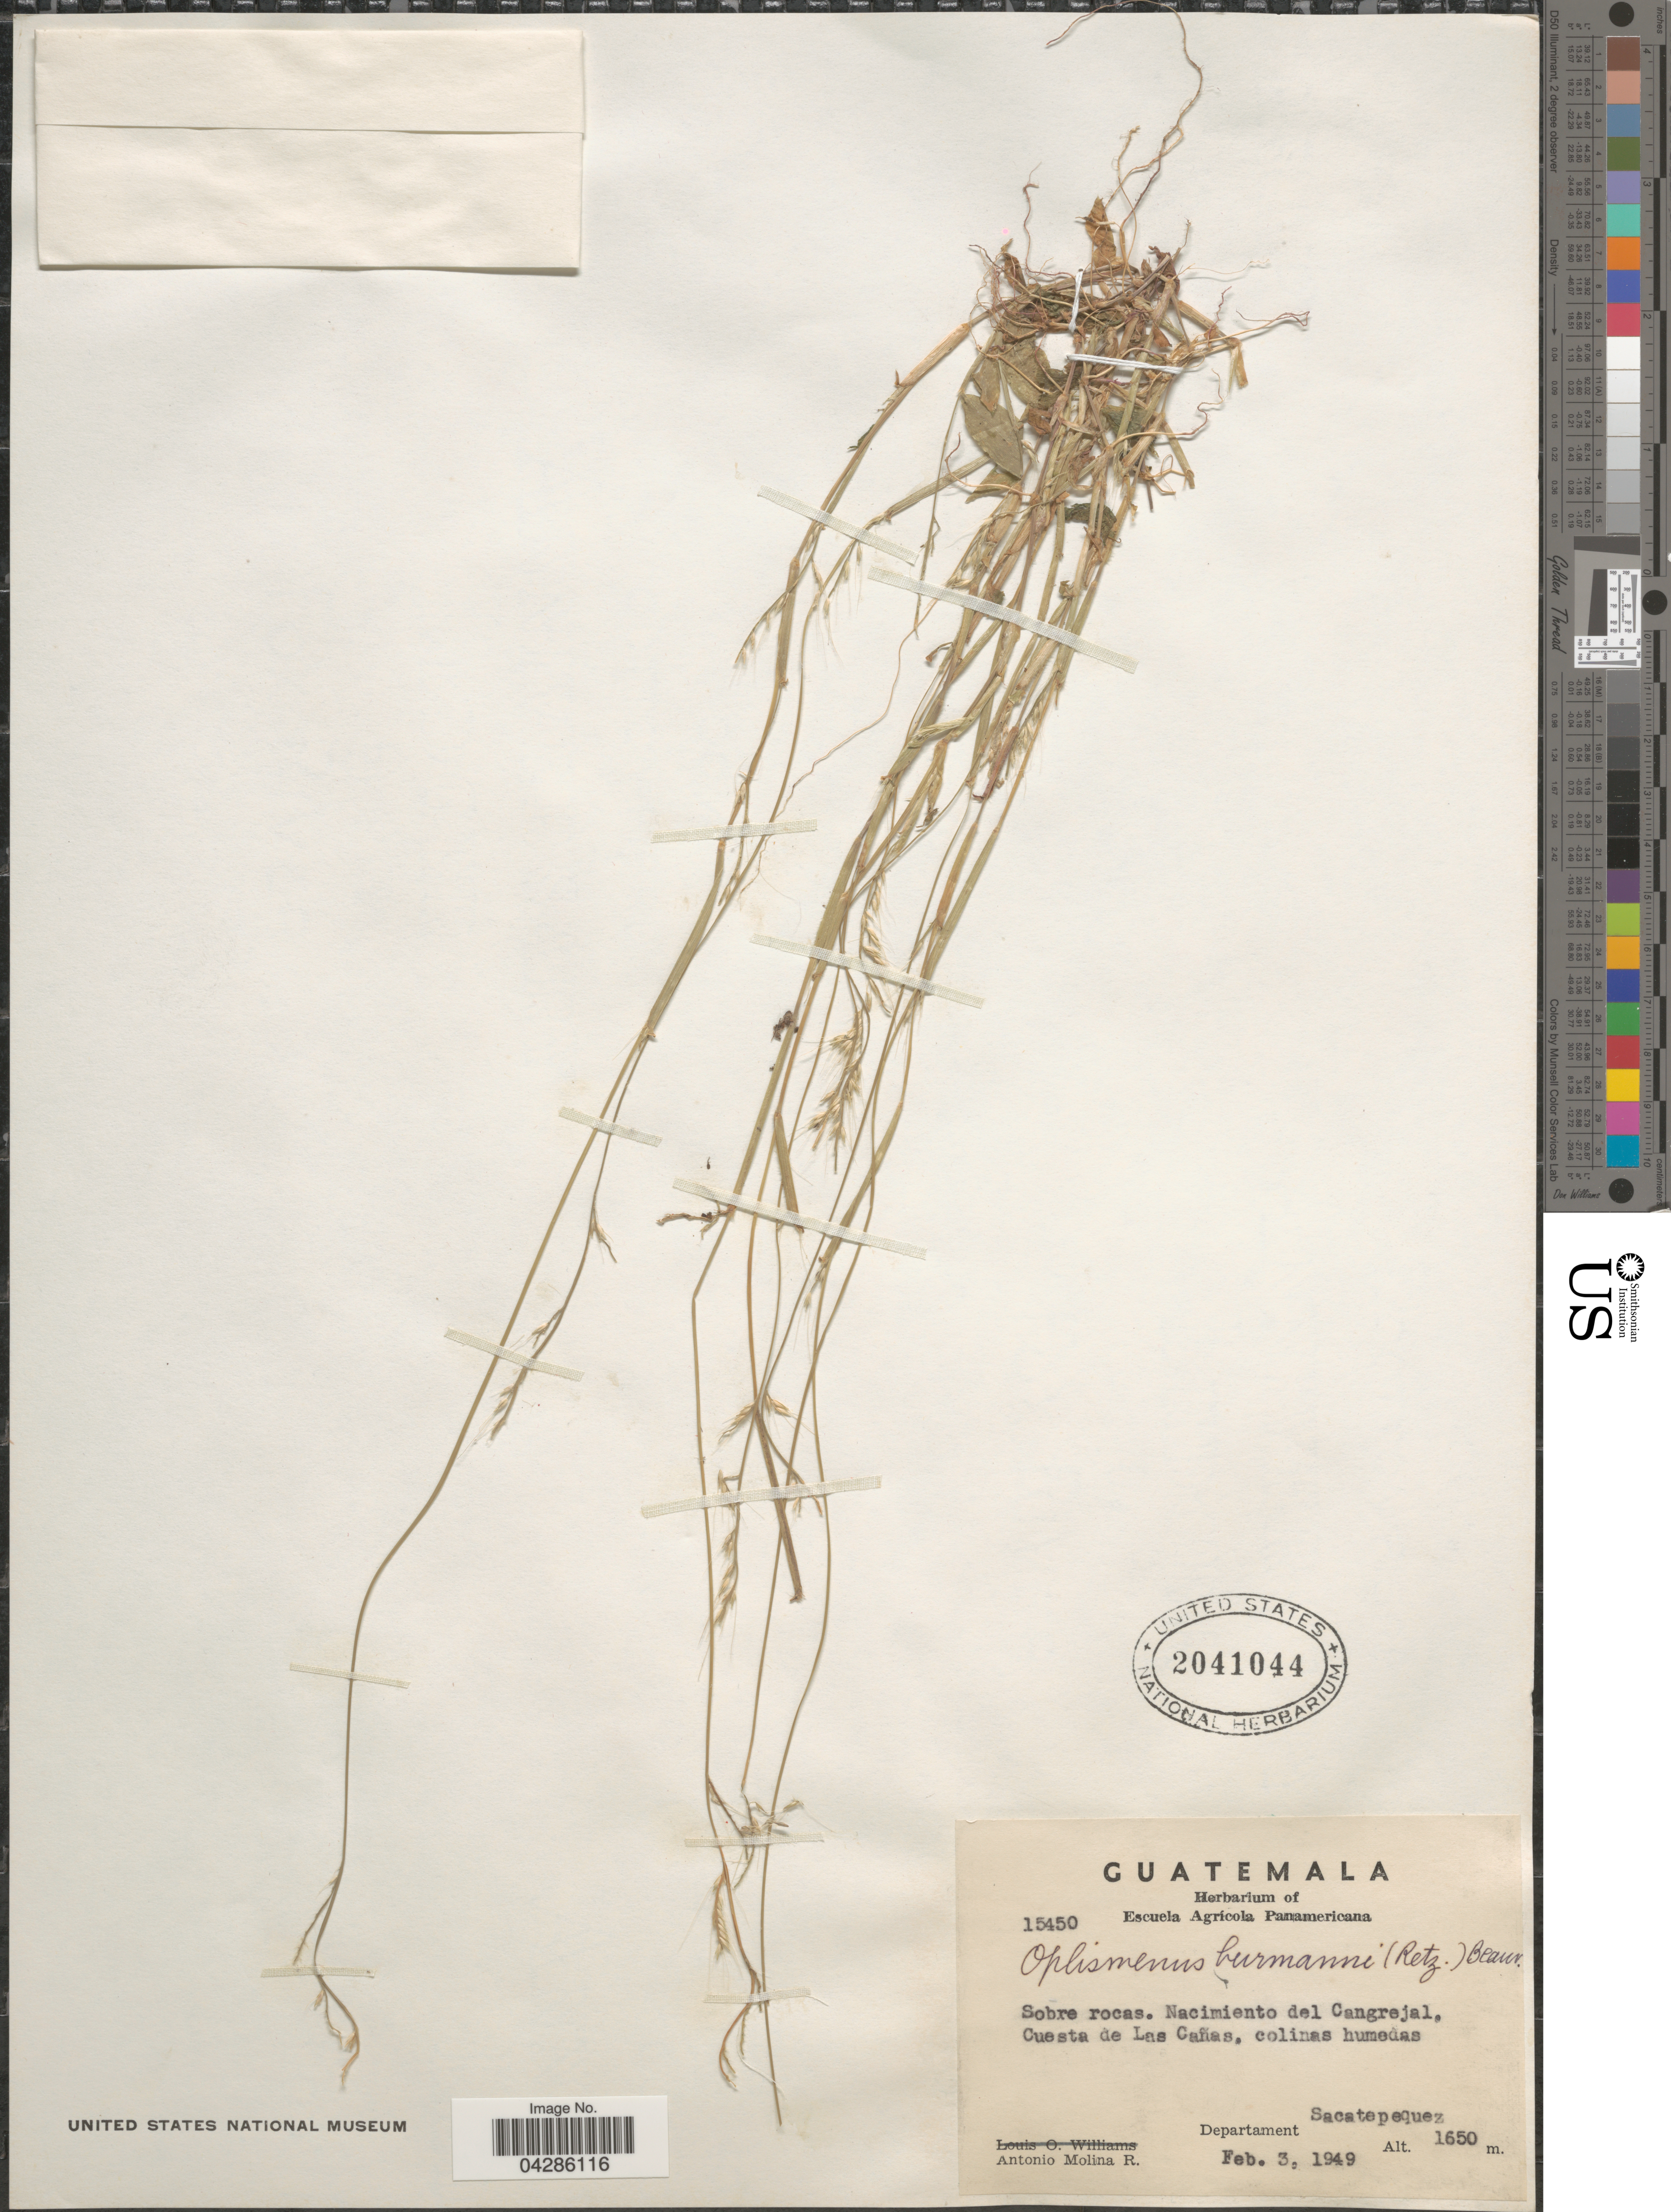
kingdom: Plantae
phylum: Tracheophyta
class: Liliopsida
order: Poales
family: Poaceae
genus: Oplismenus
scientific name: Oplismenus burmannii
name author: (Retz.) P. Beauv.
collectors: A. Molina R.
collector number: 15450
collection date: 1949-02-03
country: Guatemala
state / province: Sacatepequez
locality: Nacimiento del Cangrejal, Cuesta de Las Cañas, colinas humedas. Departament Sacatepequez.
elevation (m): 1650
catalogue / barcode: US 2041044